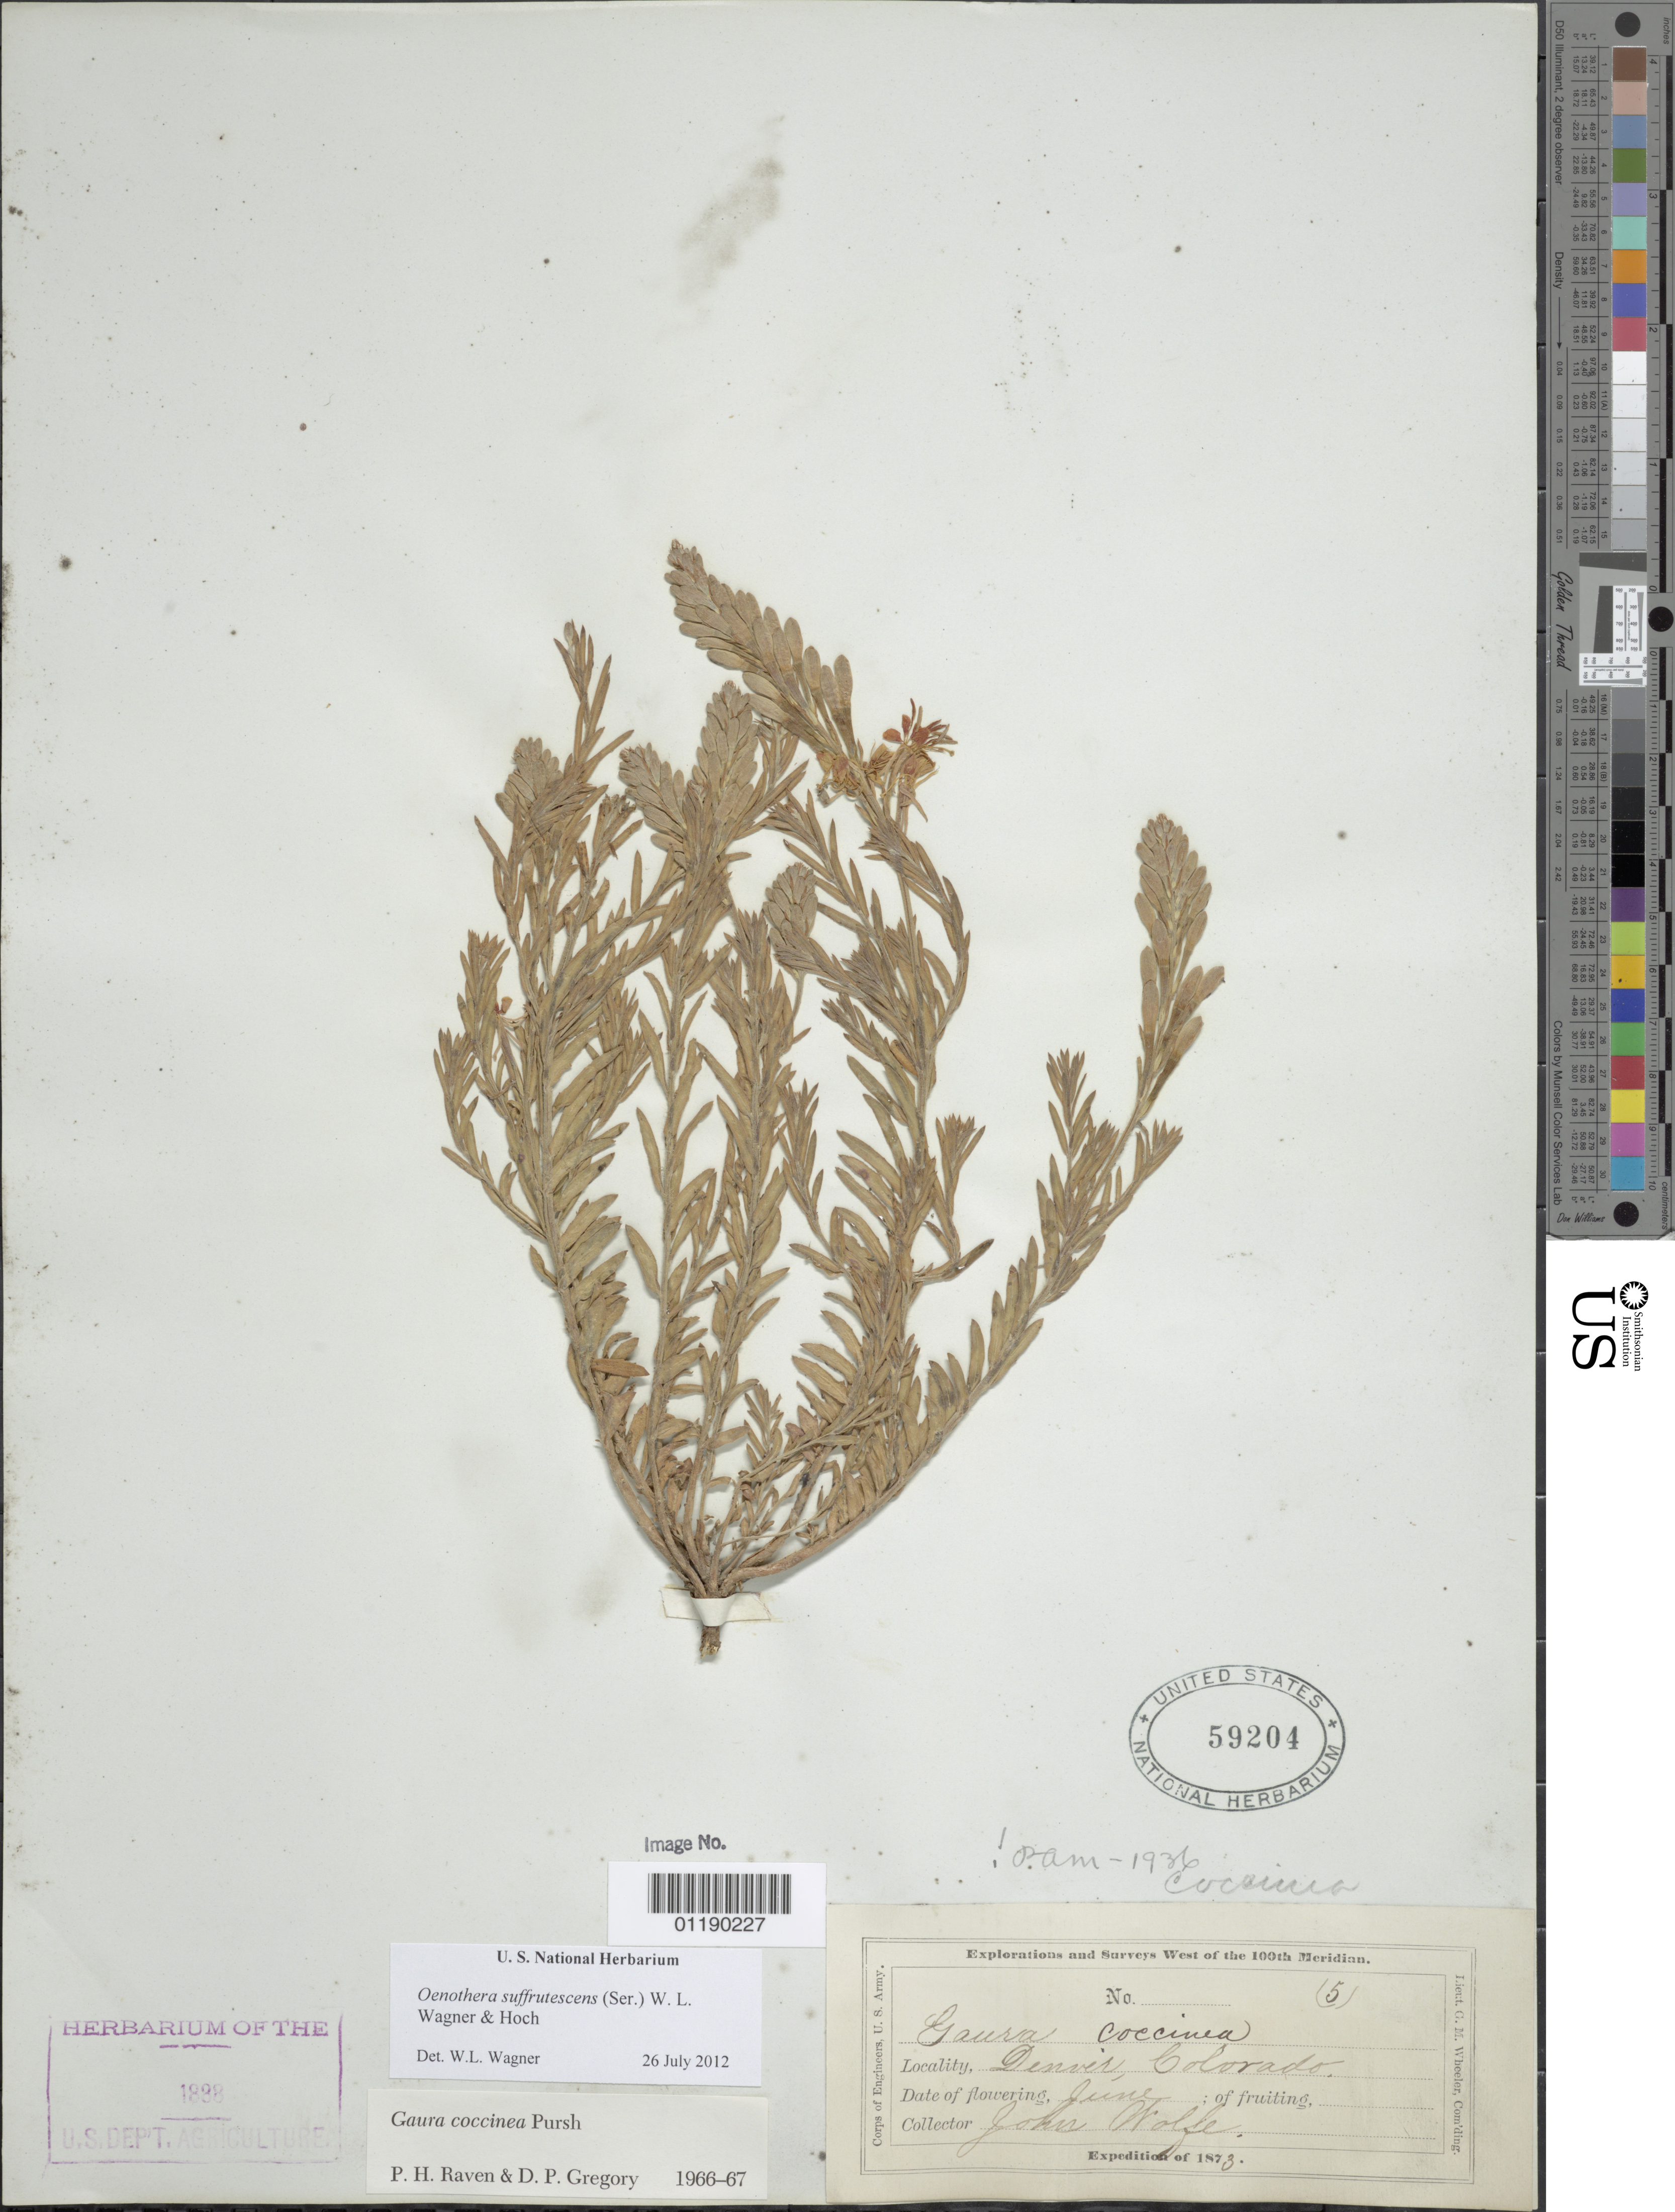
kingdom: Plantae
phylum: Tracheophyta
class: Magnoliopsida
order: Myrtales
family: Onagraceae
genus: Oenothera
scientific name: Oenothera suffrutescens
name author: (Ser.) W.L. Wagner & Hoch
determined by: Wagner, W. L., (BOT), Smithsonian Institution - National Museum of Natural History (UNITED STATES)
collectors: J. Wolf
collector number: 5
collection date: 1873-06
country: United States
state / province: Colorado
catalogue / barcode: US 59204